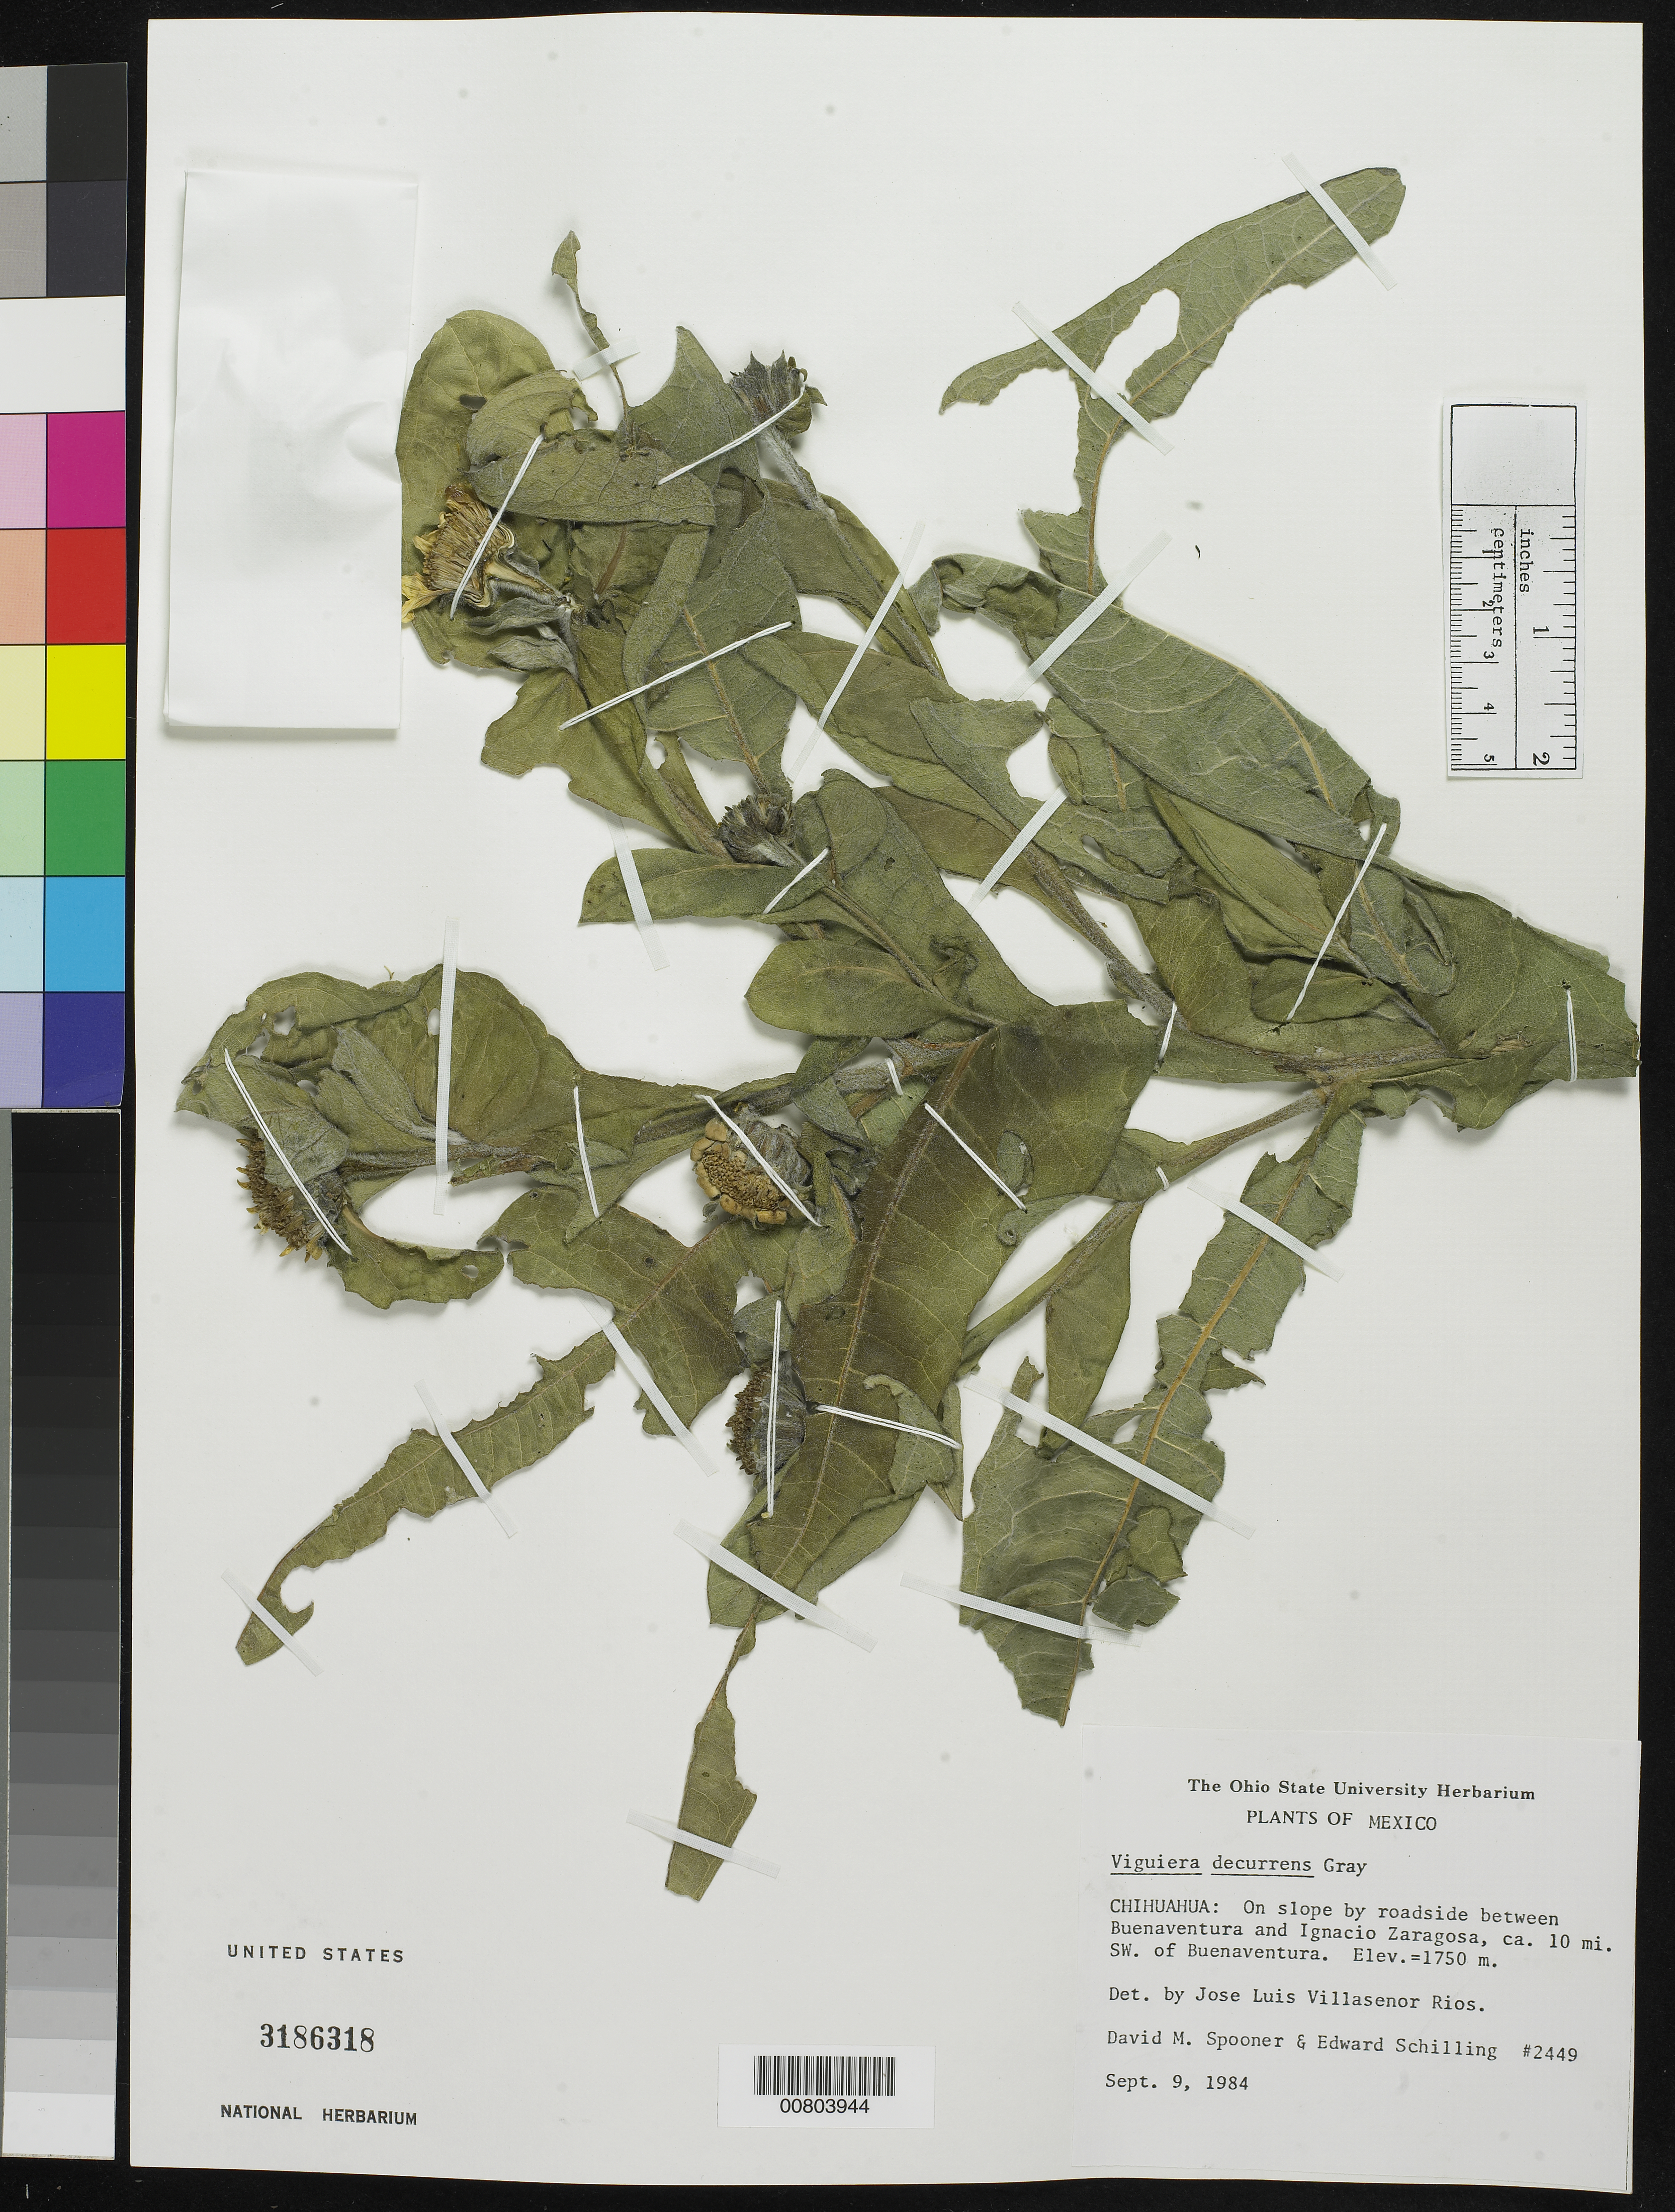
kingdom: Plantae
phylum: Tracheophyta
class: Magnoliopsida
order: Asterales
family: Asteraceae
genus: Viguiera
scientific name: Viguiera decurrens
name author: A. Gray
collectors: D. Spooner & Schilling, --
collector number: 2449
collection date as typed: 09 Sep 1984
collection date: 1984-09-09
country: Mexico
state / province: Chihuahua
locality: On slope by roadside between Buenaventura and Ignacio Zaragoza, ca. 10 mi. SW of Buenaventura.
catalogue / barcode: US 3186318